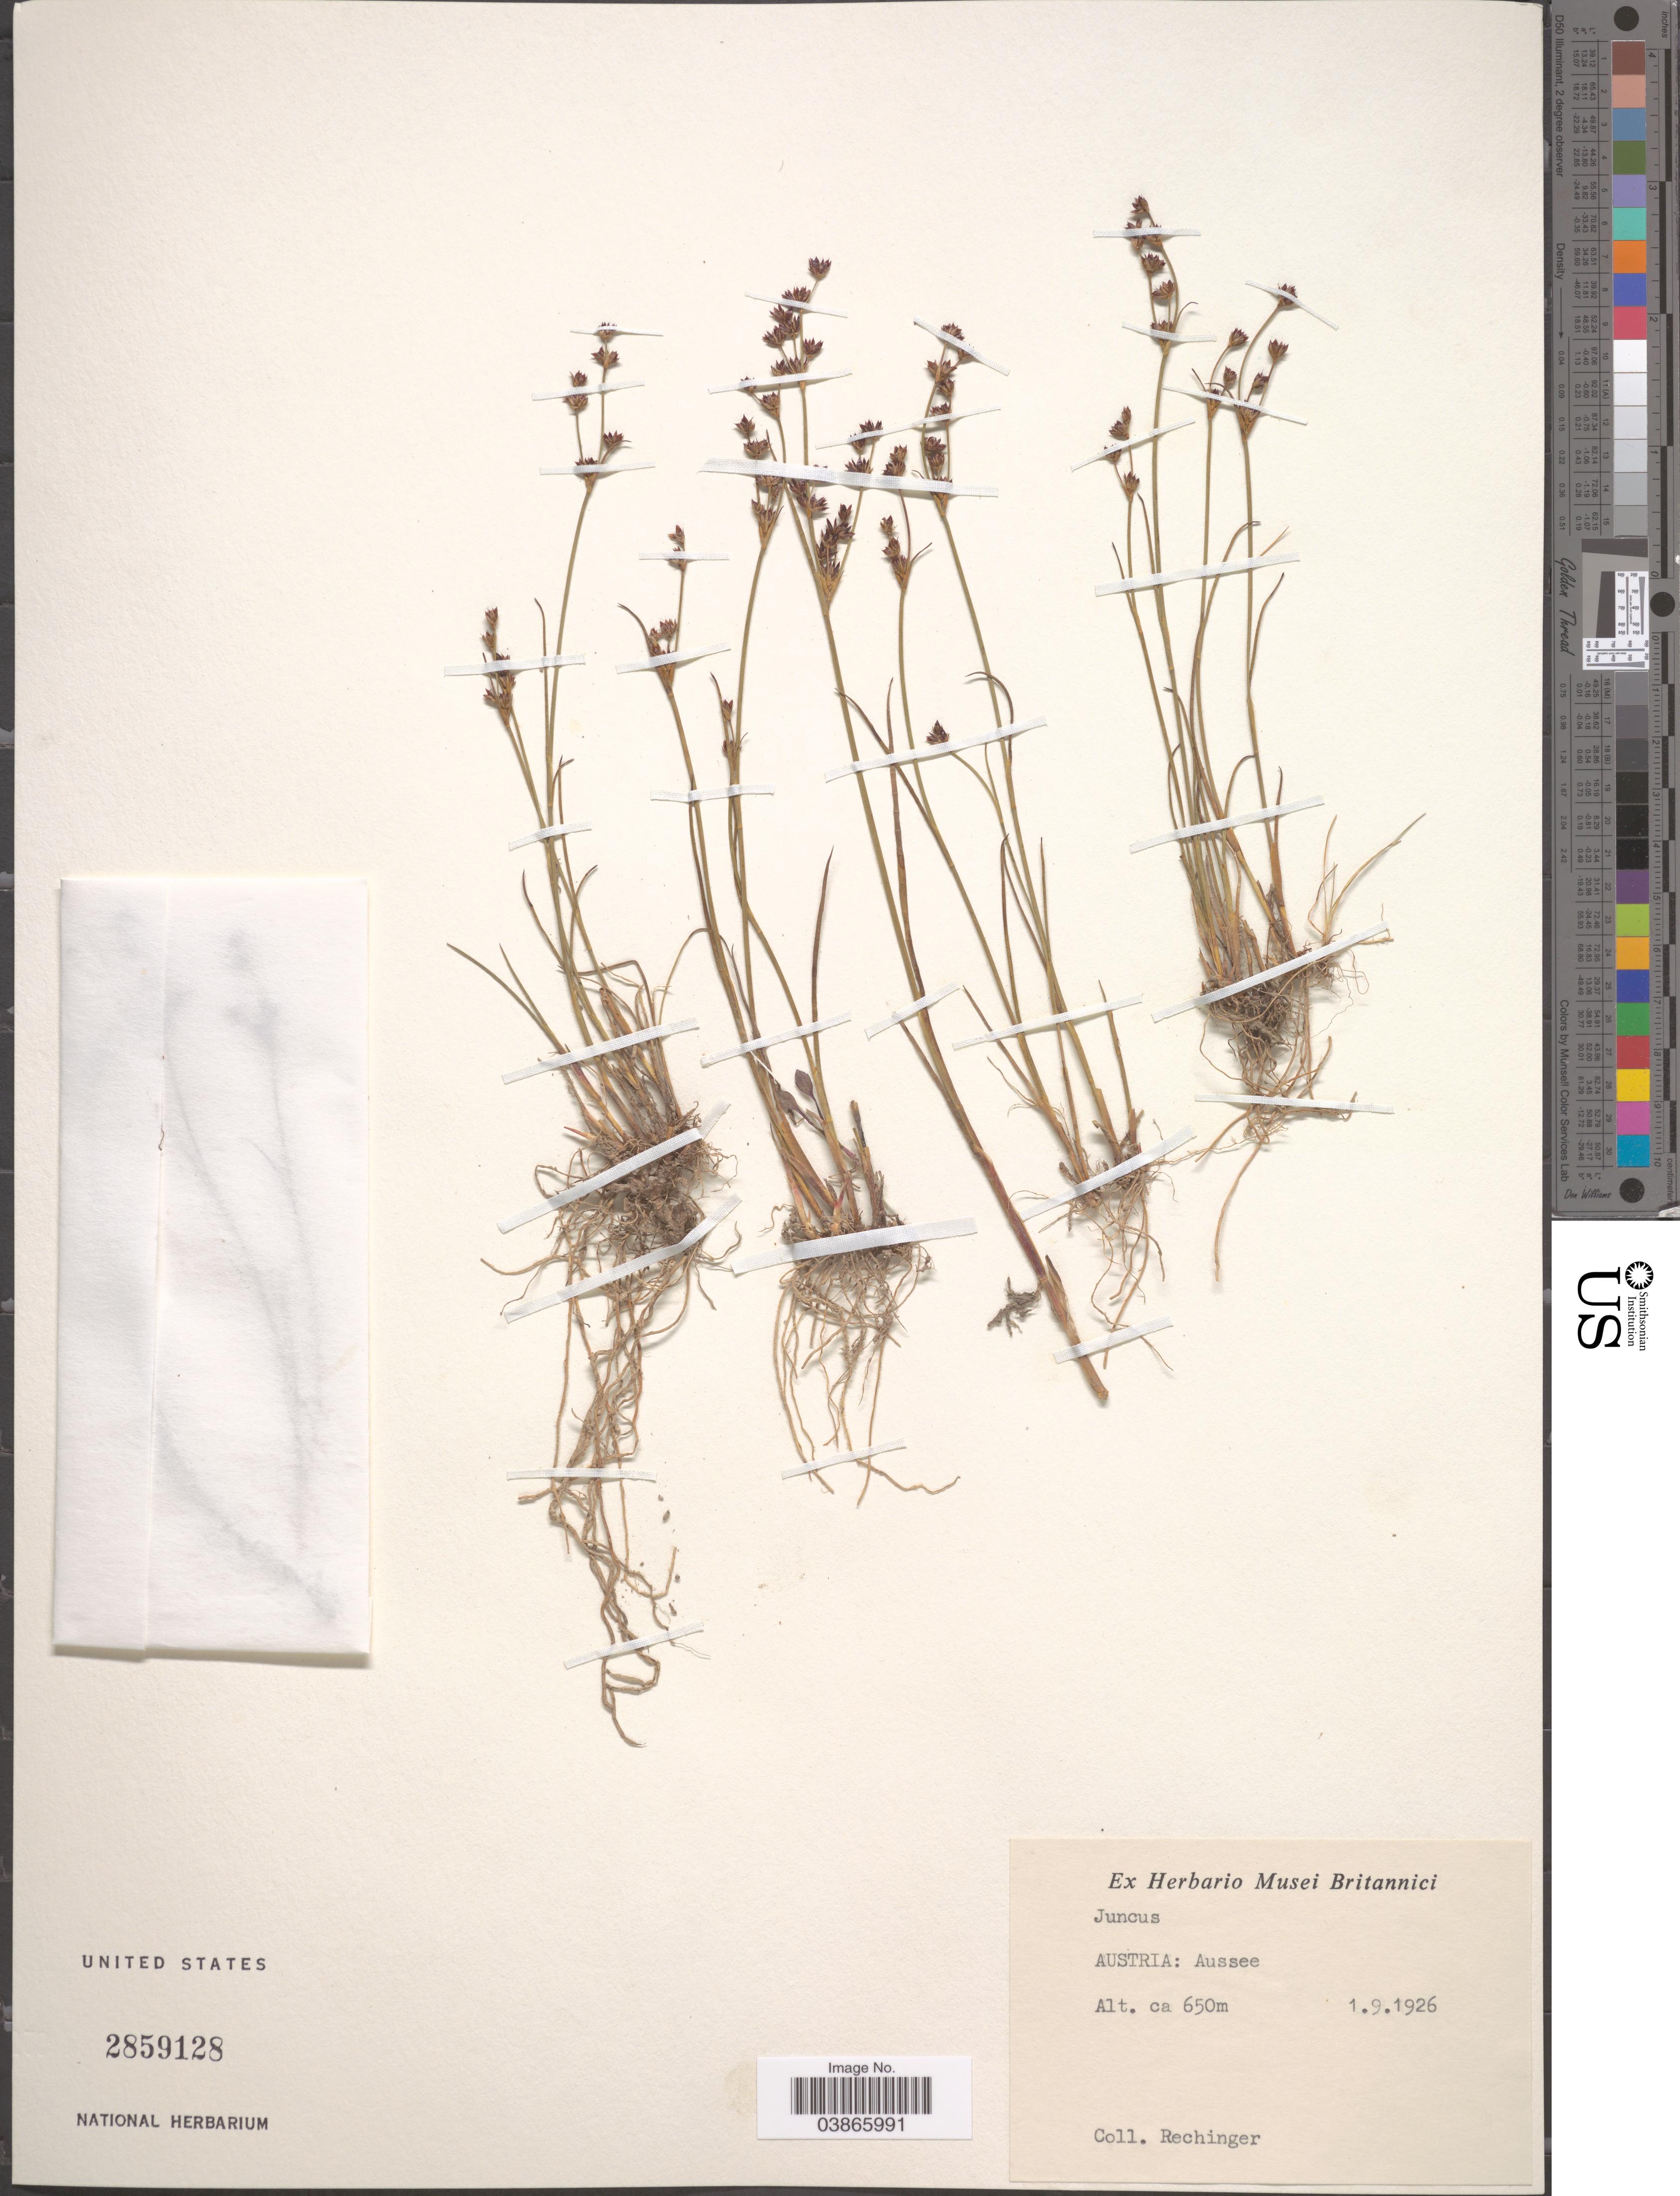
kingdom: Plantae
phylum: Tracheophyta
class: Liliopsida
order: Poales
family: Juncaceae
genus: Juncus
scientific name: Juncus sp.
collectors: -- Rechinger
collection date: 1926-09-01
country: Austria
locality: Aussee.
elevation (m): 650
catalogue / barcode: US 2859128